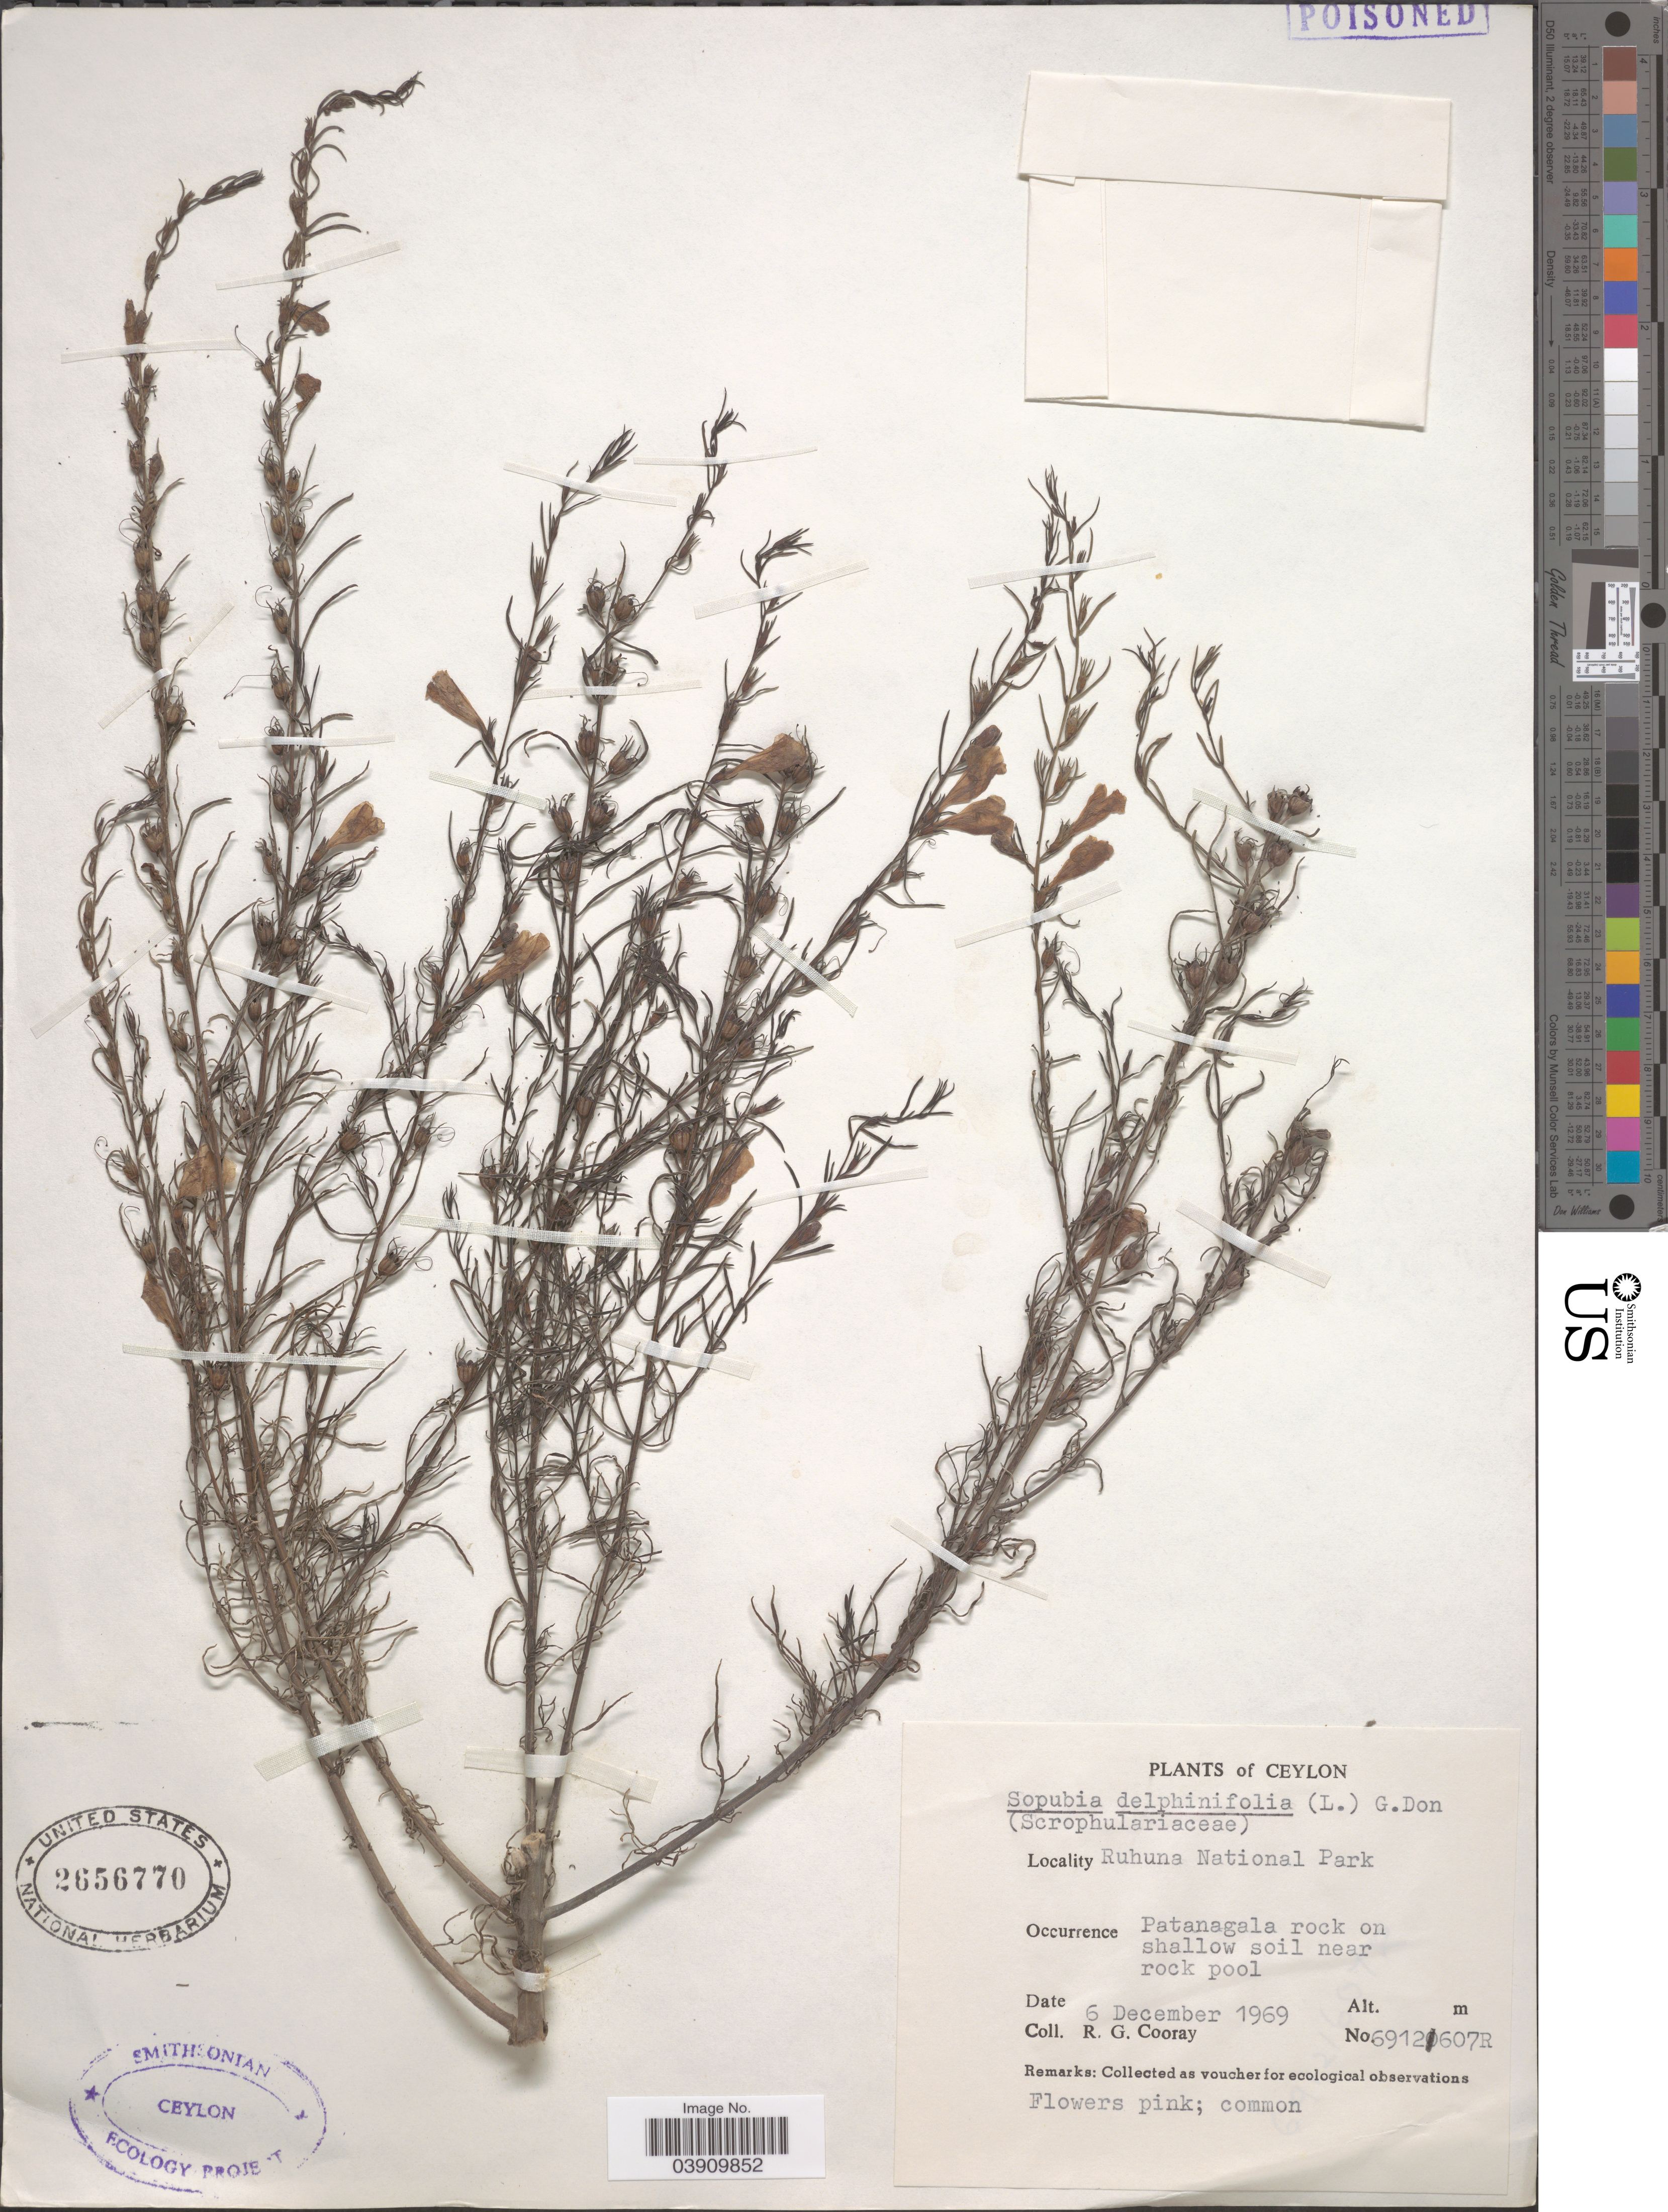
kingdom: Plantae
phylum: Tracheophyta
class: Magnoliopsida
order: Lamiales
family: Orobanchaceae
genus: Sopubia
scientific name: Sopubia delphinifolia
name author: G. Don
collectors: R. Cooray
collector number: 6912607R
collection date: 1969-12-06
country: Sri Lanka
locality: Ceylon. Ruhuna National Park. Patanagala rock on shallow soil near rock pool.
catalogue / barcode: US 2656770